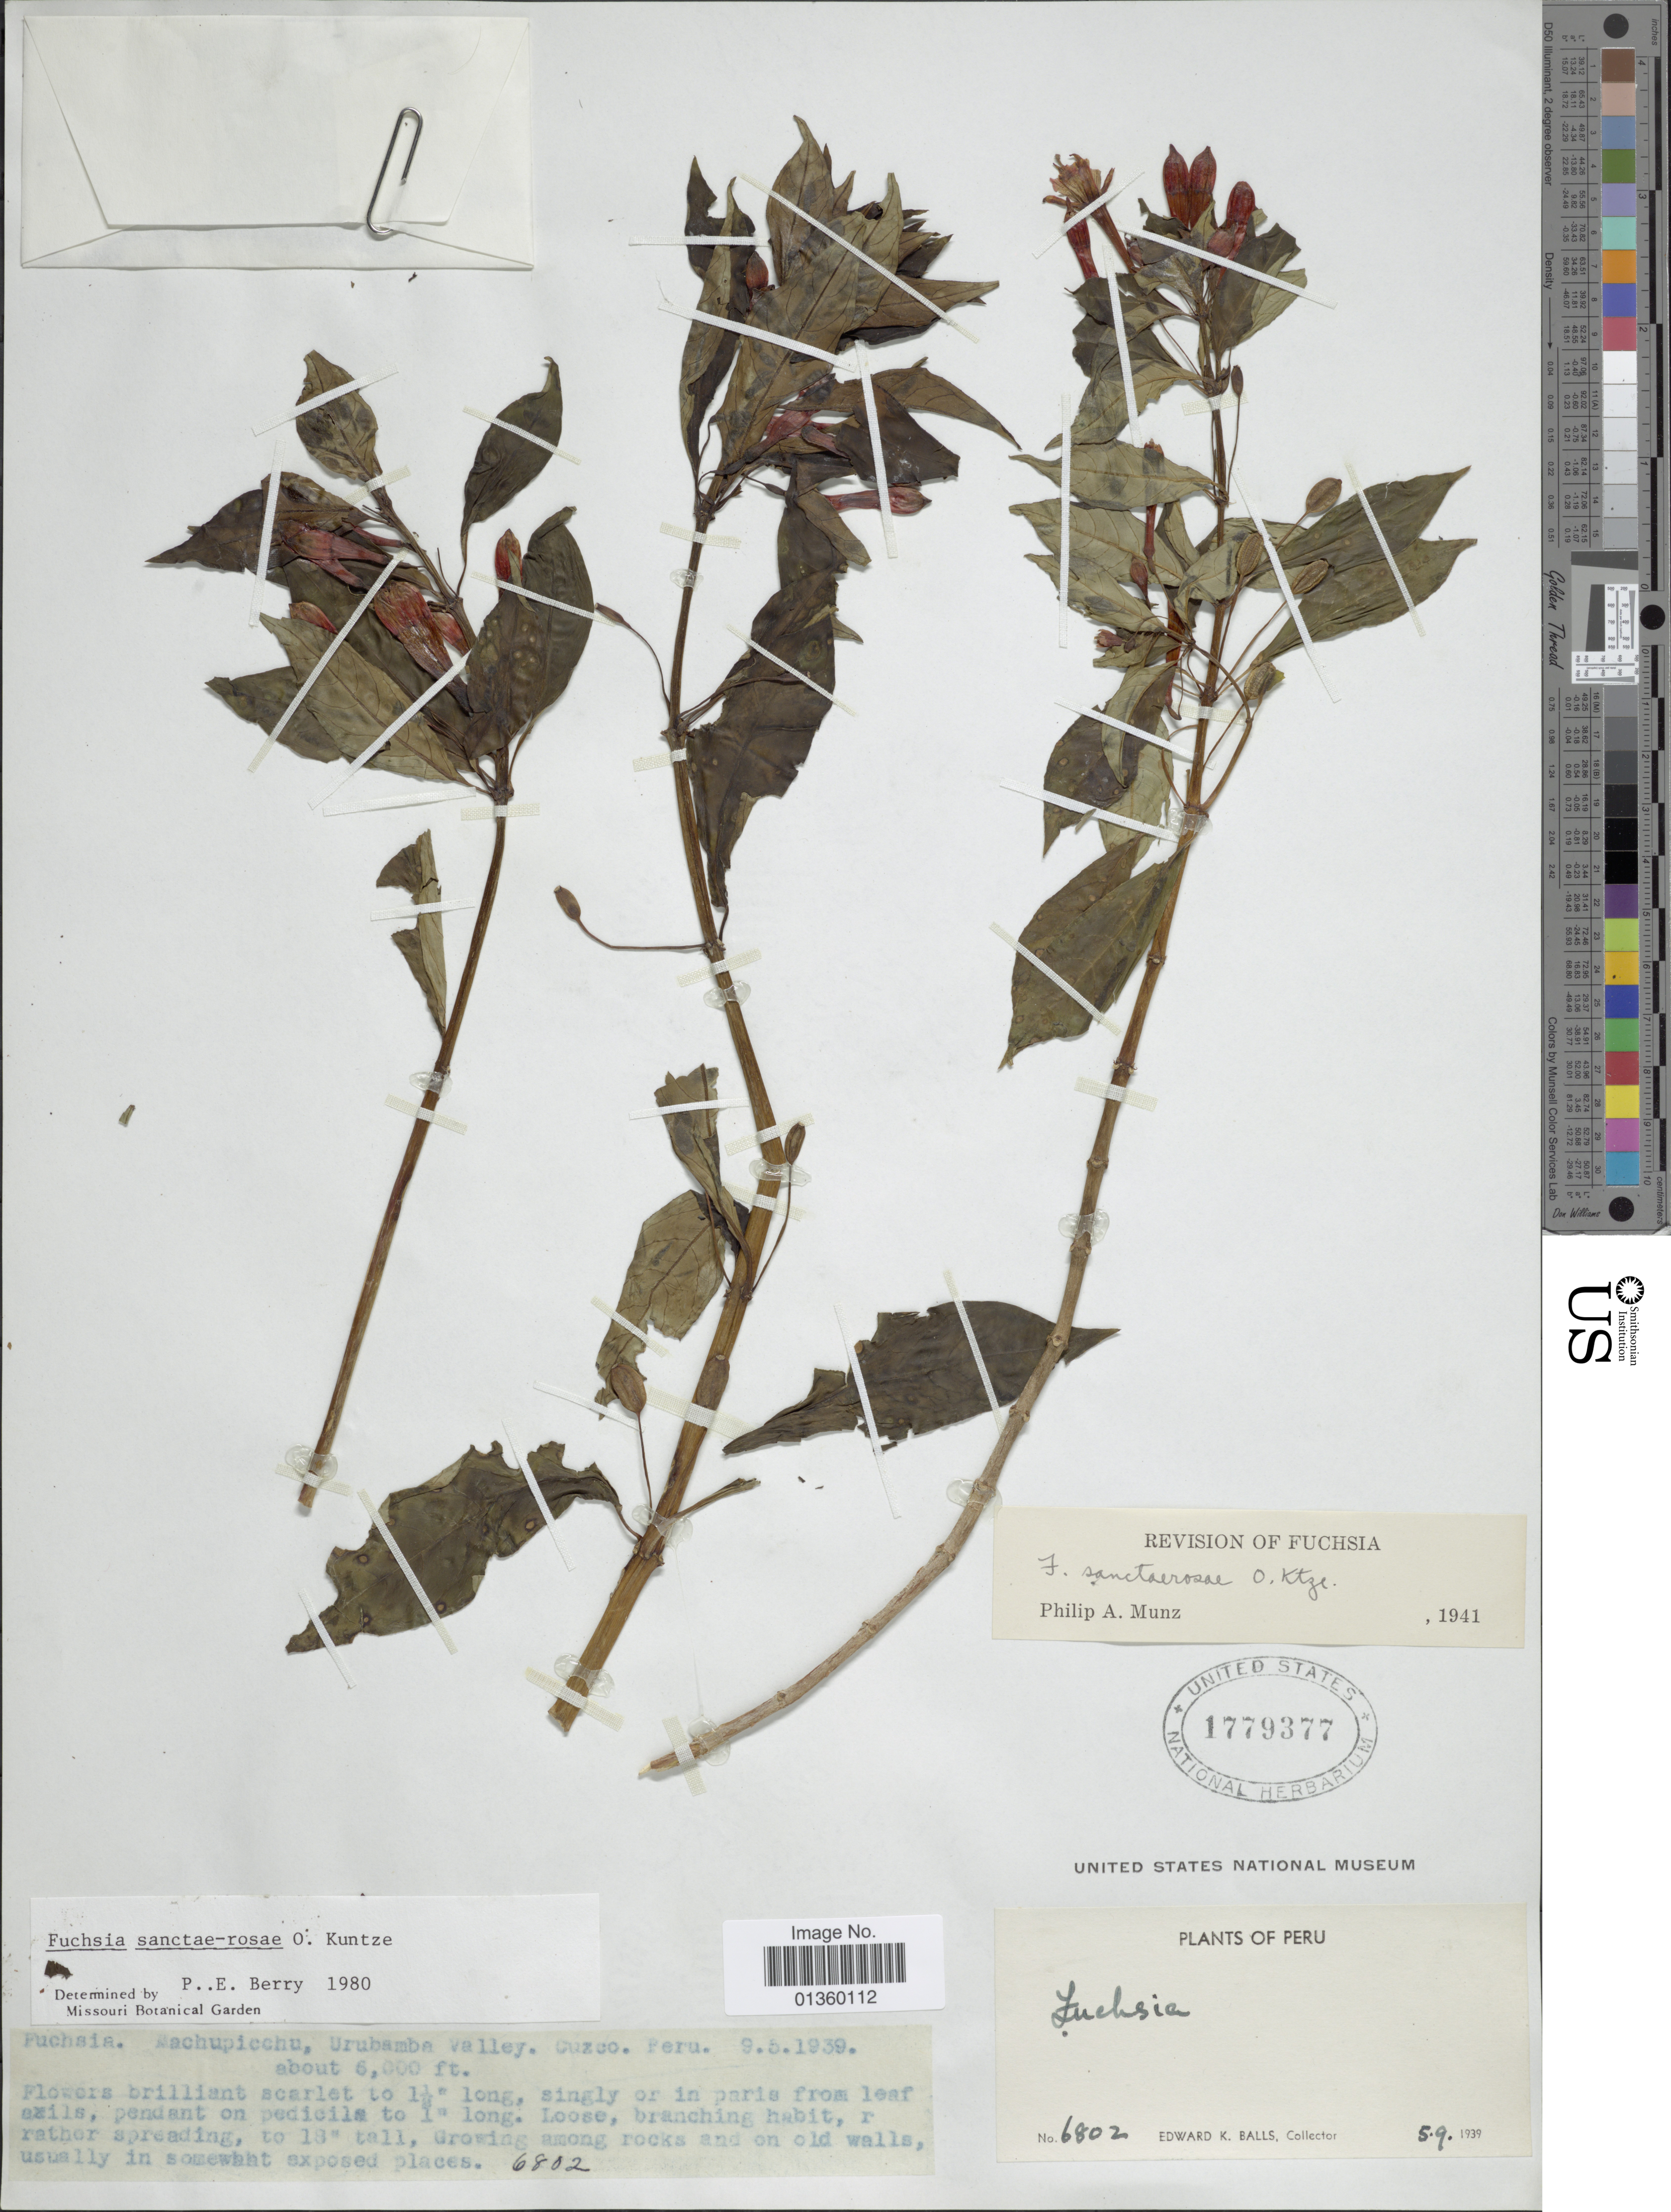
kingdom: Plantae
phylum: Tracheophyta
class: Magnoliopsida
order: Myrtales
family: Onagraceae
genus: Fuchsia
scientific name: Fuchsia sanctae-rosae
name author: Kuntze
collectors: E. K. Balls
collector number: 6802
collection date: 1939-09-05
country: Peru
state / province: Cusco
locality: Machupicchu, Urubamba Valley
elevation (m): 1829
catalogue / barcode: US 1779377